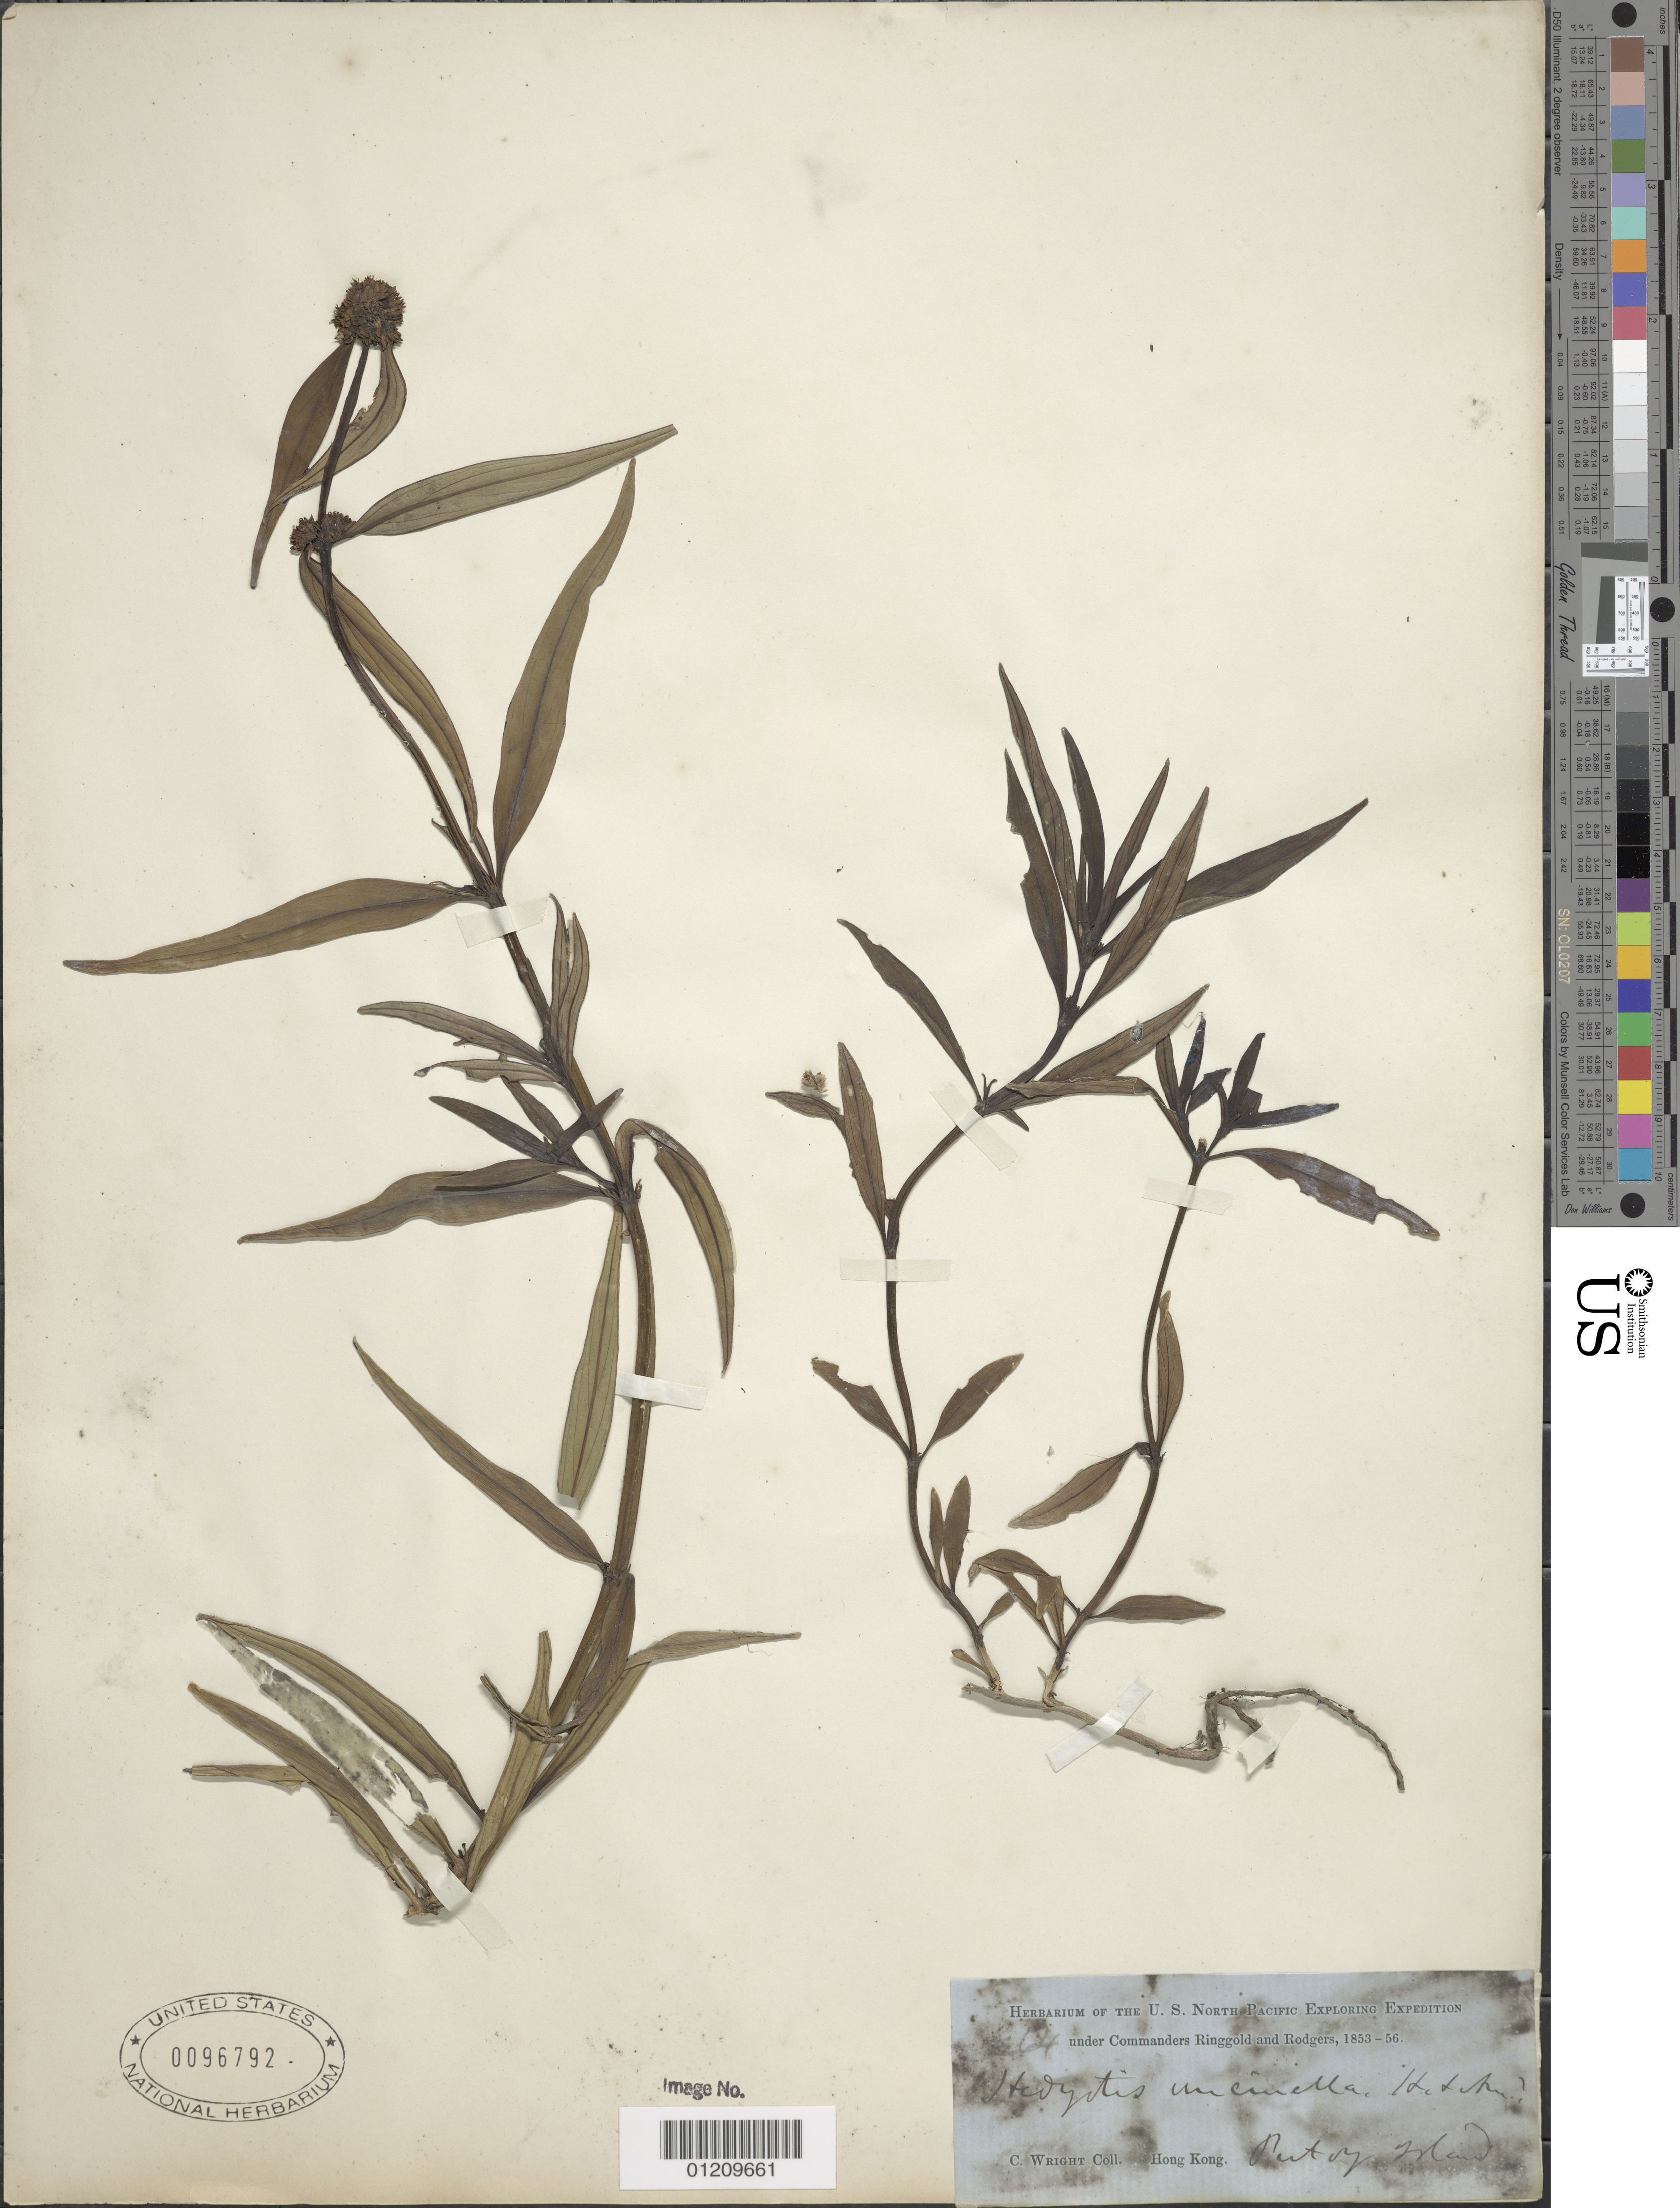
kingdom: Plantae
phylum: Tracheophyta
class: Magnoliopsida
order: Gentianales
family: Rubiaceae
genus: Hedyotis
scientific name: Hedyotis uncinella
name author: Hook. & Arn.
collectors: C. Wright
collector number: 64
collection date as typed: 1853 to -- --- 1856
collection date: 1853/1856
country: China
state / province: Hong Kong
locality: Whampoa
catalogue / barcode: US 96792